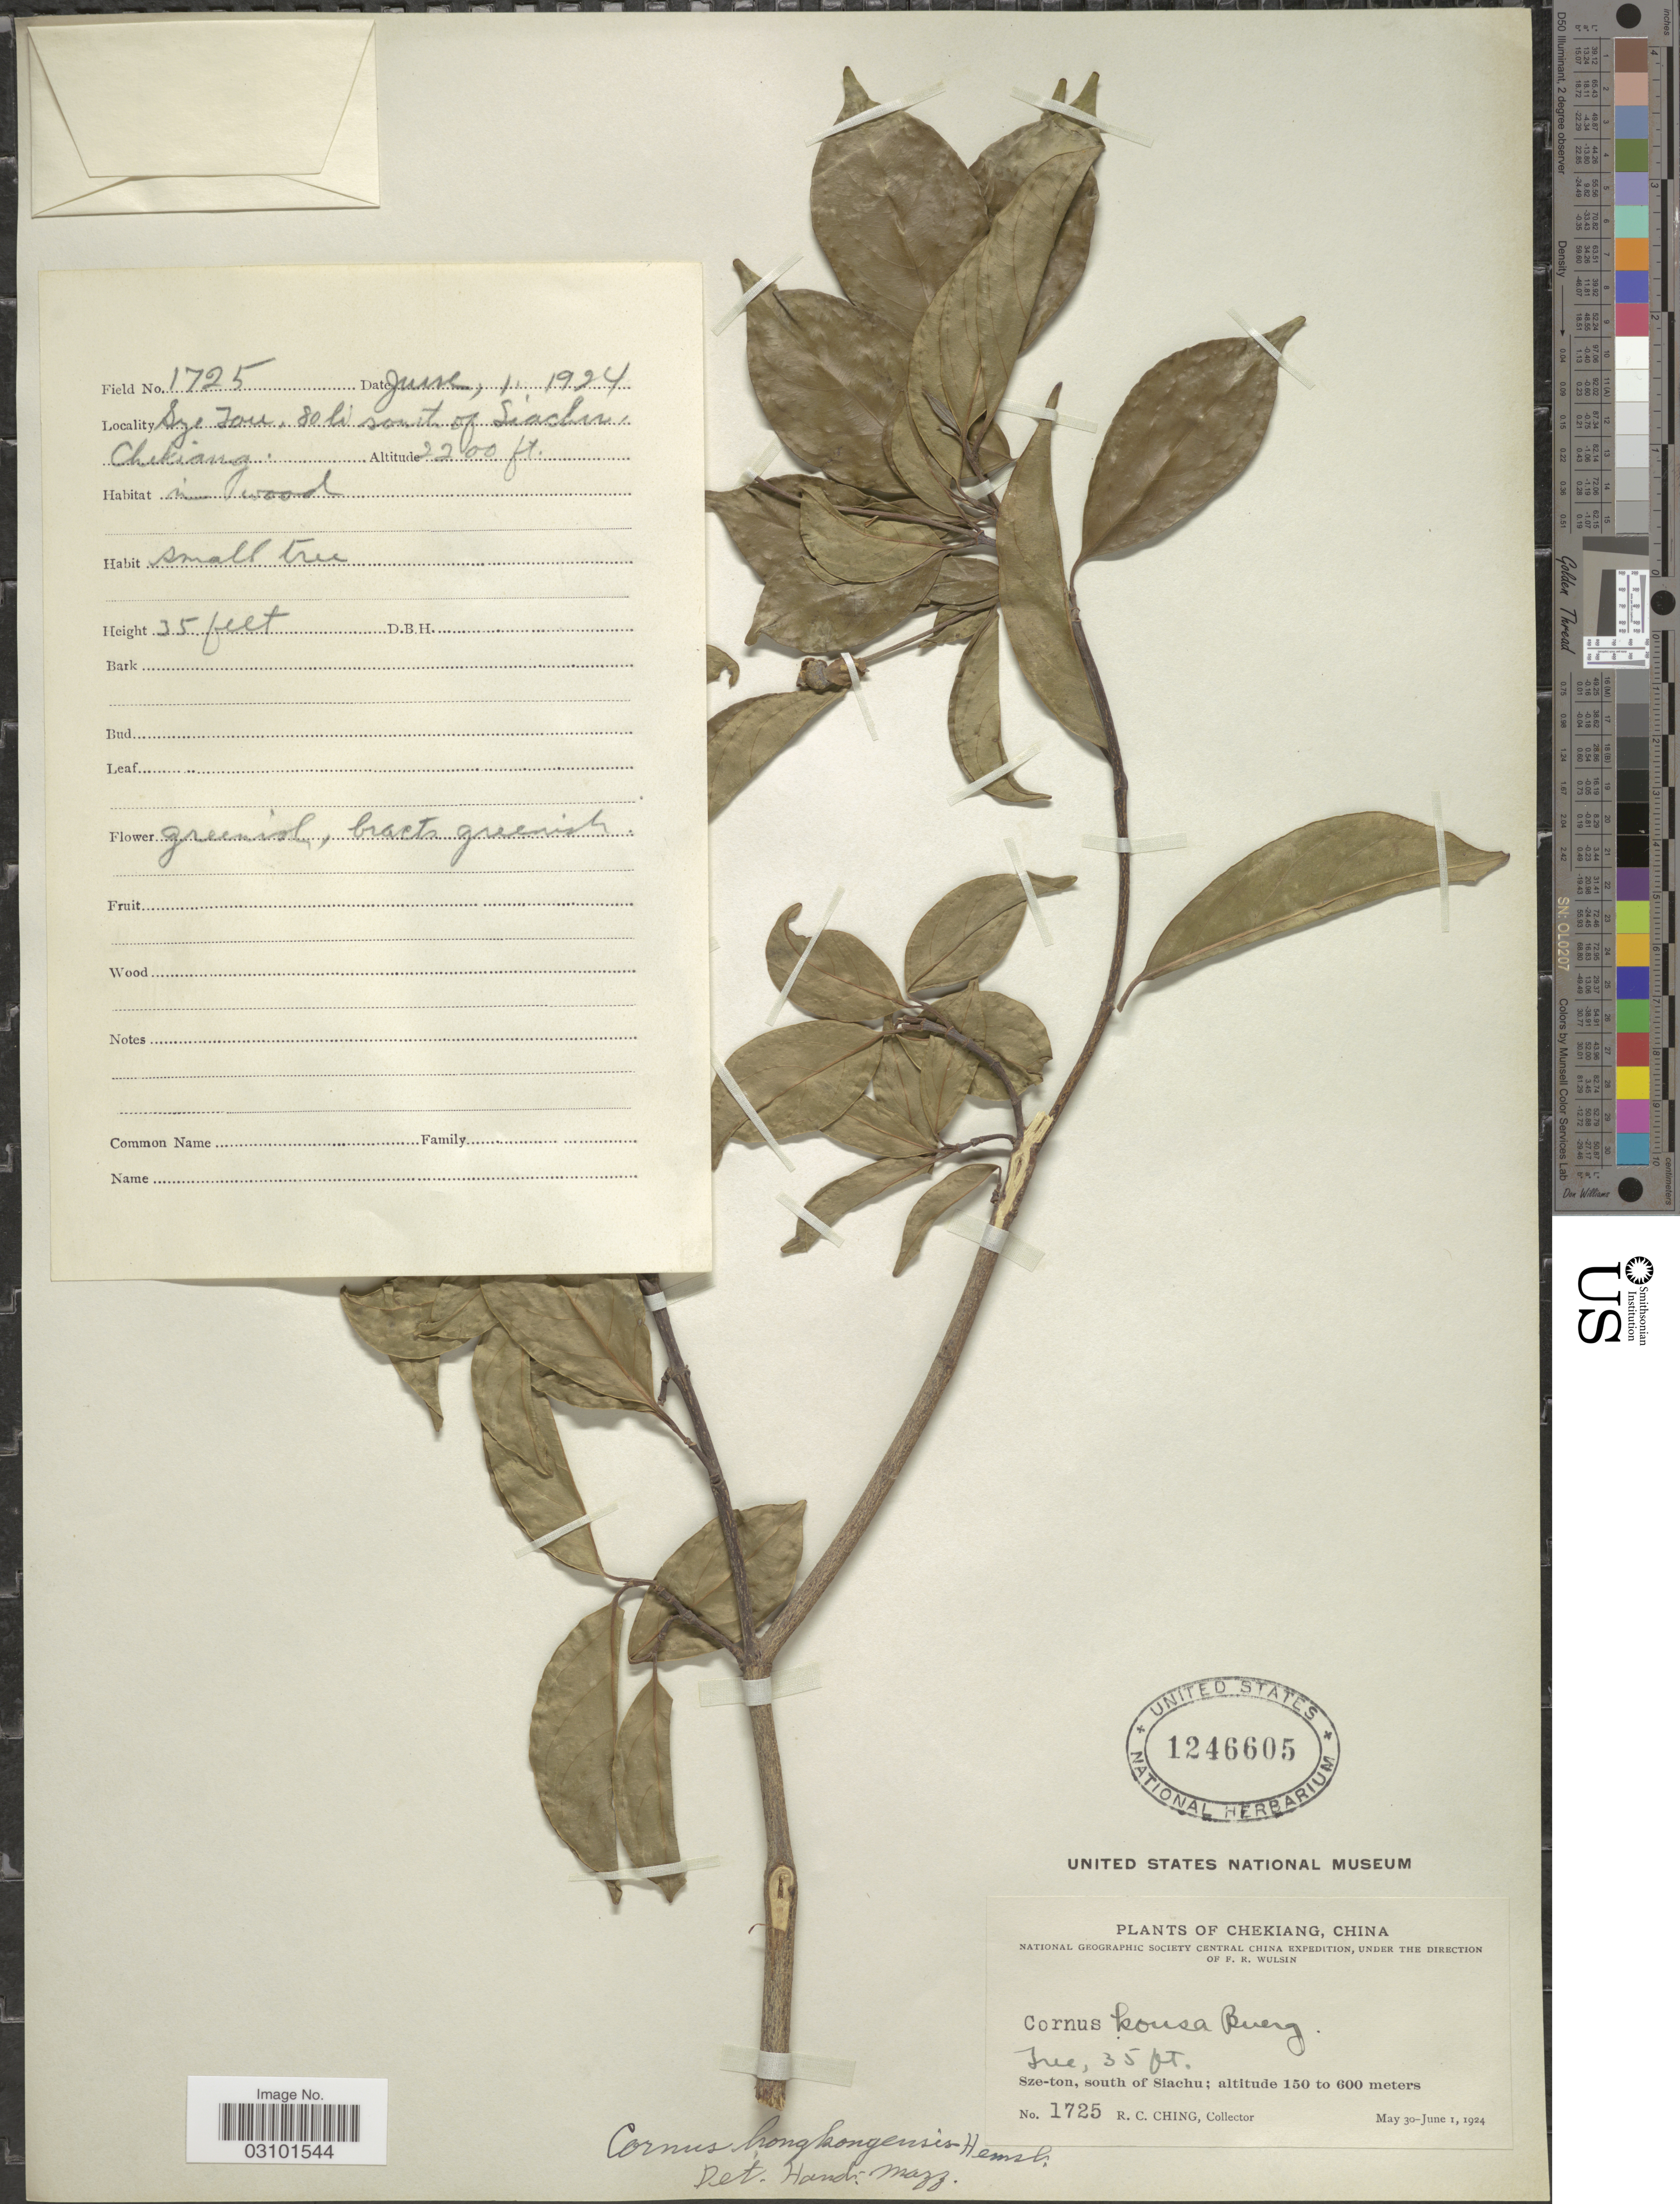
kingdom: Plantae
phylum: Tracheophyta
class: Magnoliopsida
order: Cornales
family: Cornaceae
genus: Cornus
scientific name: Cornus hongkongensis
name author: Hemsl.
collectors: R. C. Ching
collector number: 1725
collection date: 1924-06-01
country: China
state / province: Zhejiang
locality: Chekiang. Sze-ton, south of Siachu.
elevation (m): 150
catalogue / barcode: US 1246605